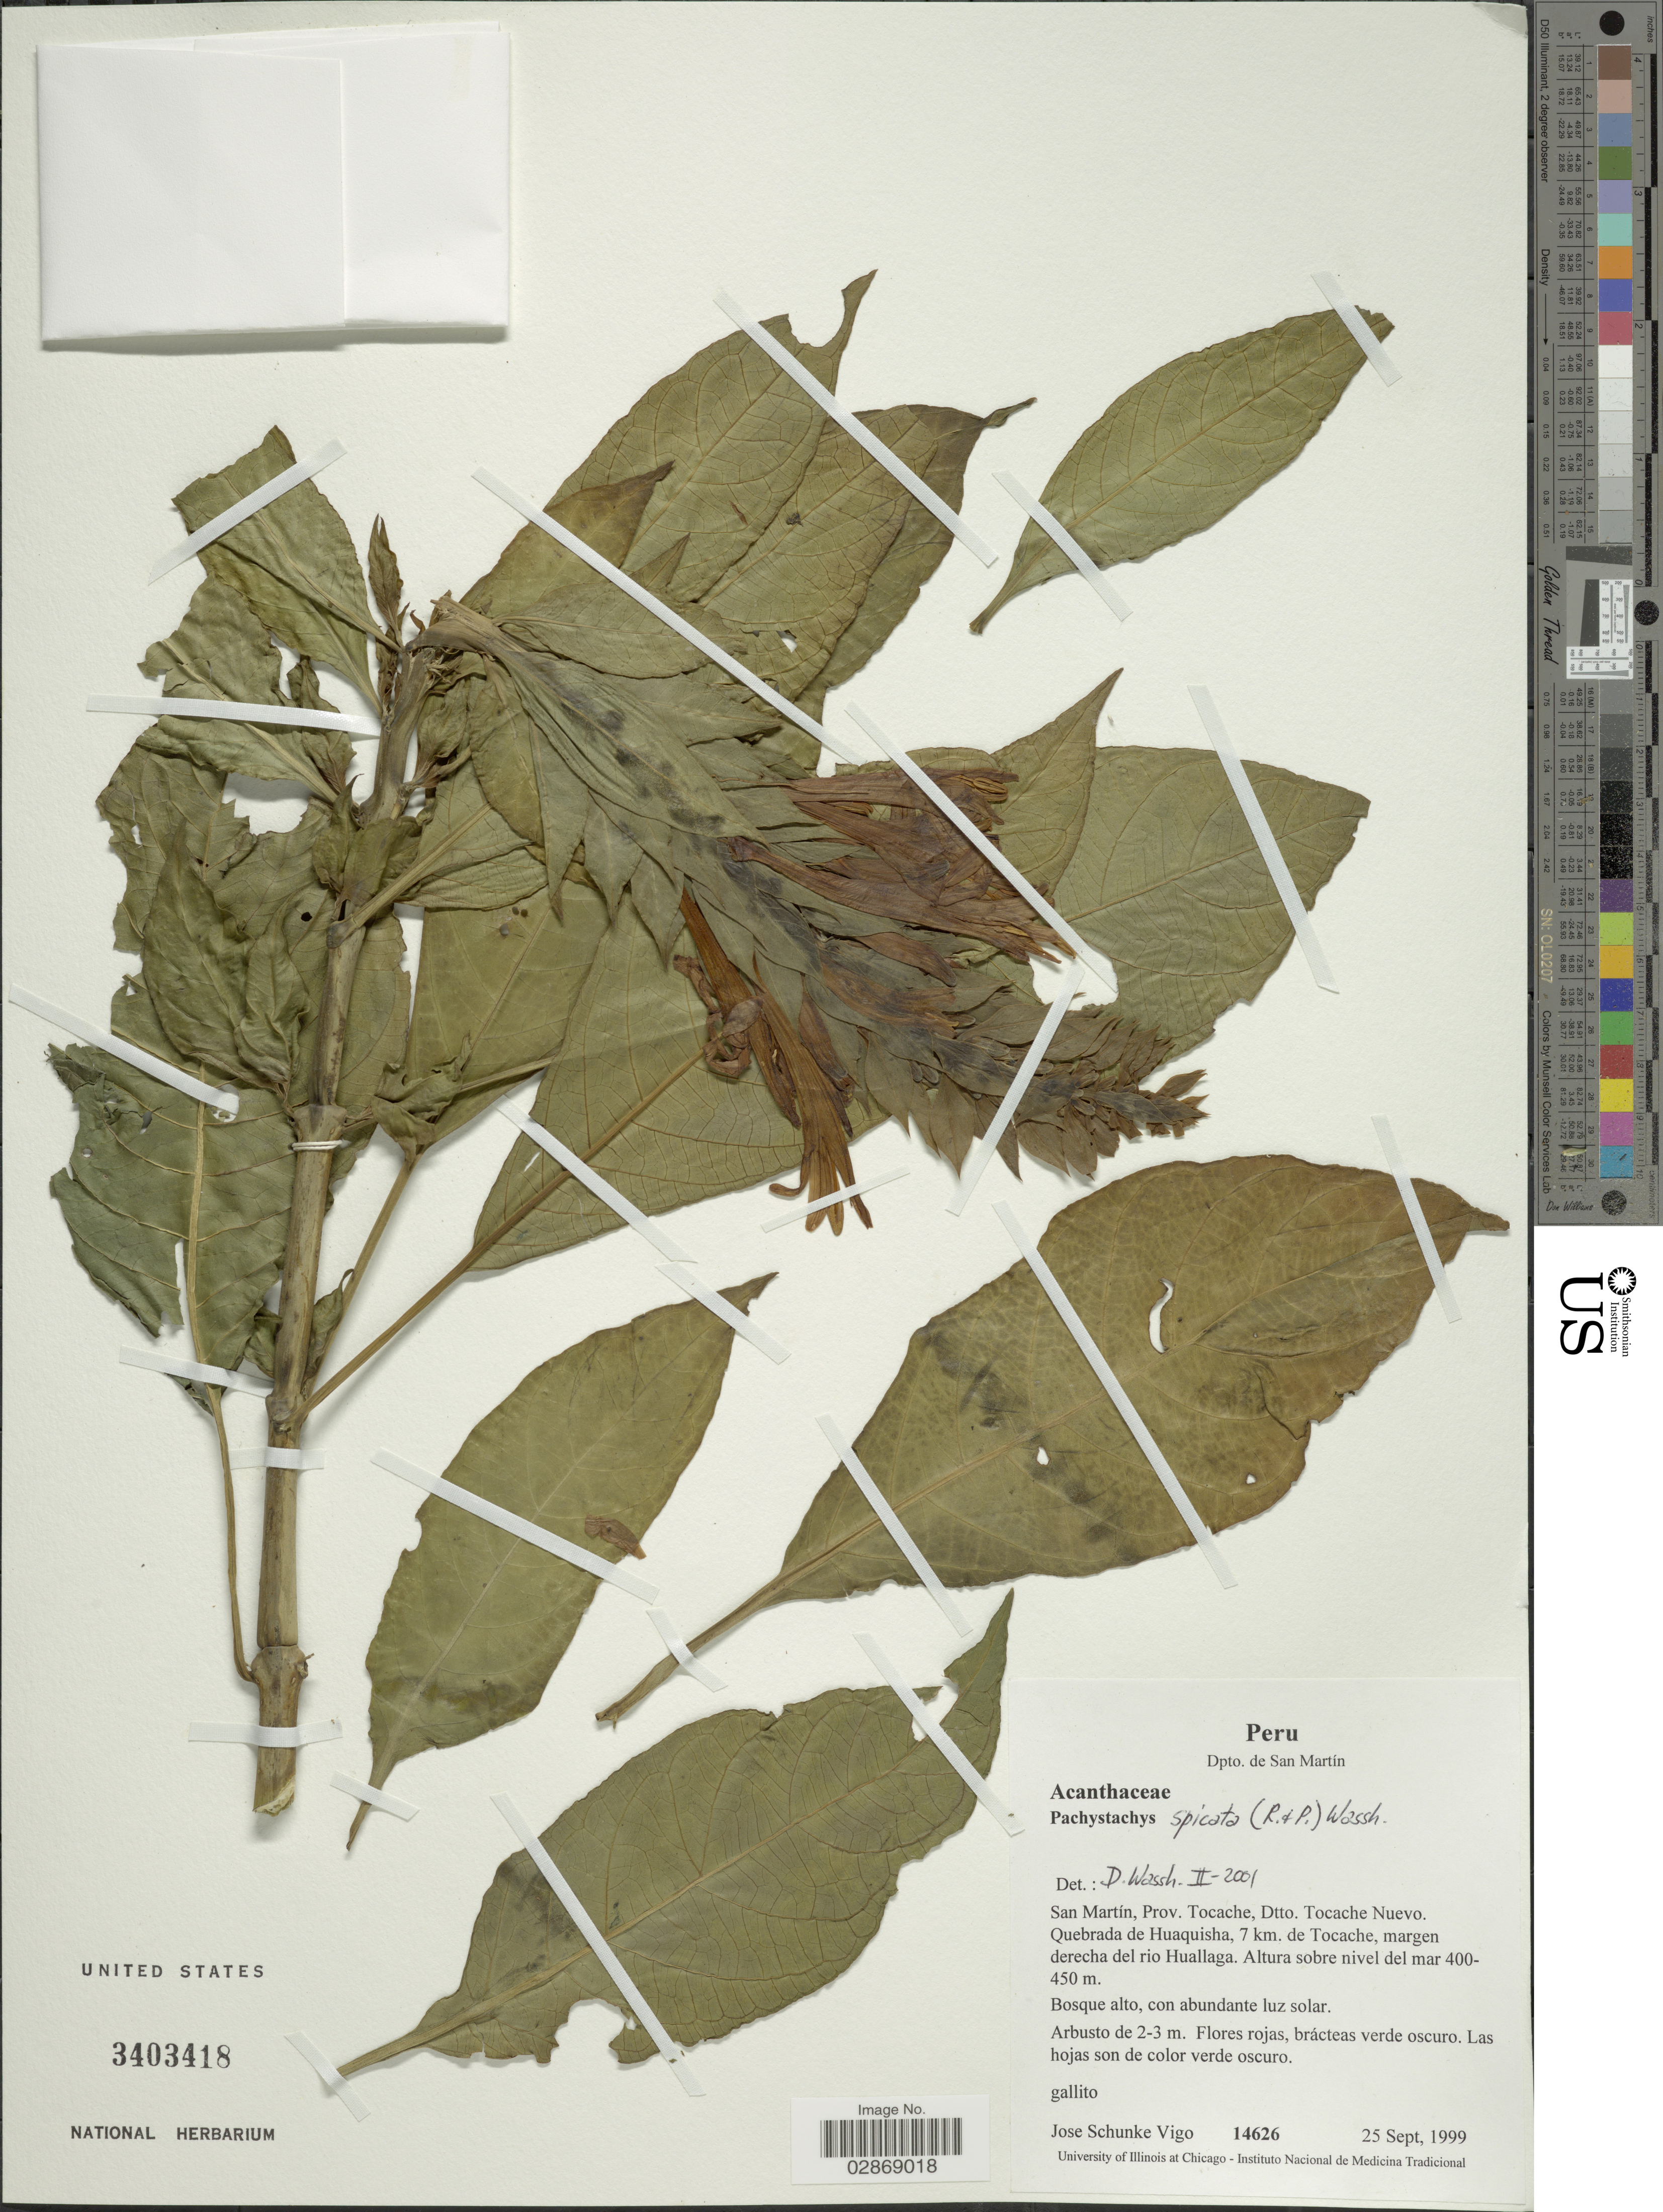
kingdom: Plantae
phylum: Tracheophyta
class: Magnoliopsida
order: Lamiales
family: Acanthaceae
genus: Pachystachys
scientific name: Pachystachys spicata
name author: (Ruiz & Pav.) Wassh.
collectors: J. Schunke Vigo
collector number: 14626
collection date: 1999-09-25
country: Peru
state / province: San Martín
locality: Prov. Tocache, Dtto. Tocache Nuevo. Quebrada de Huaquisha, 7 km. de Tocache, margen derecha del rio Huallaga.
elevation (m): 400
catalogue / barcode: US 3403418